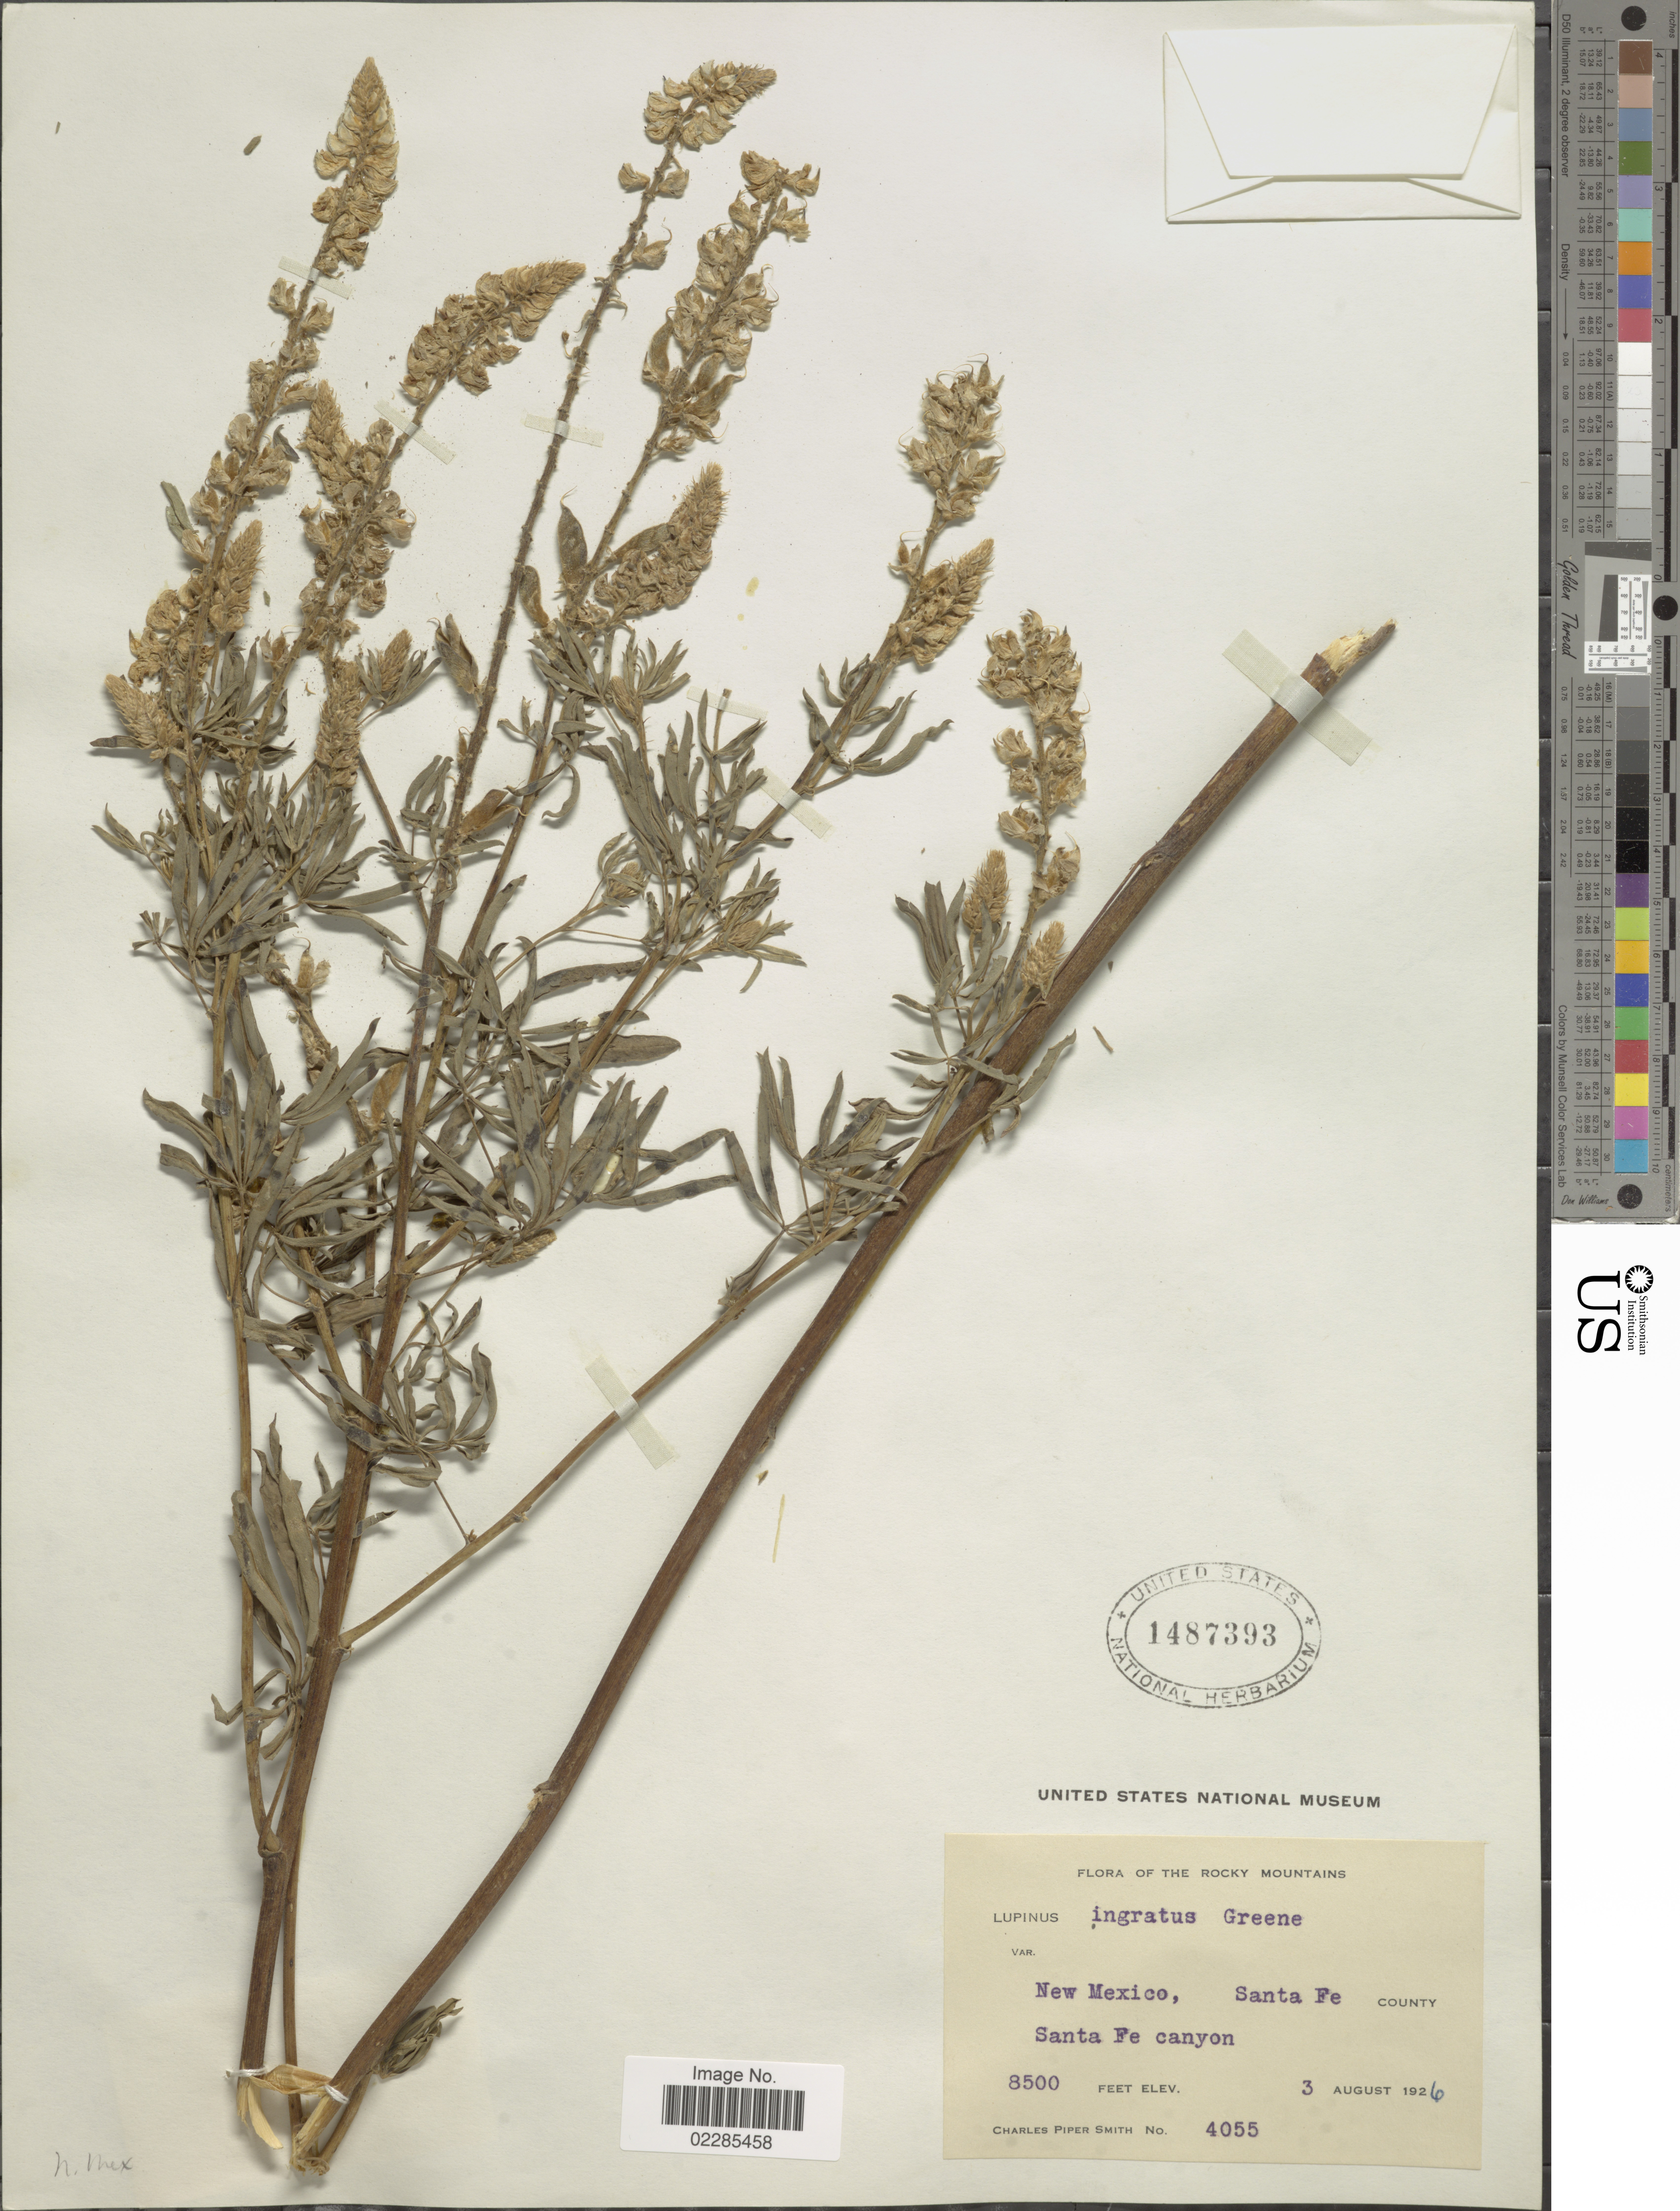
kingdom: Plantae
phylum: Tracheophyta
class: Magnoliopsida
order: Fabales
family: Fabaceae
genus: Lupinus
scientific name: Lupinus ingratus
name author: Greene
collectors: C. P. Smith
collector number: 4055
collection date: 1926-08-03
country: United States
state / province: New Mexico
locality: The Rcoky Mountains, Santa Fe County, Santa Fe Canyon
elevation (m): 2591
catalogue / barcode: US 1487393